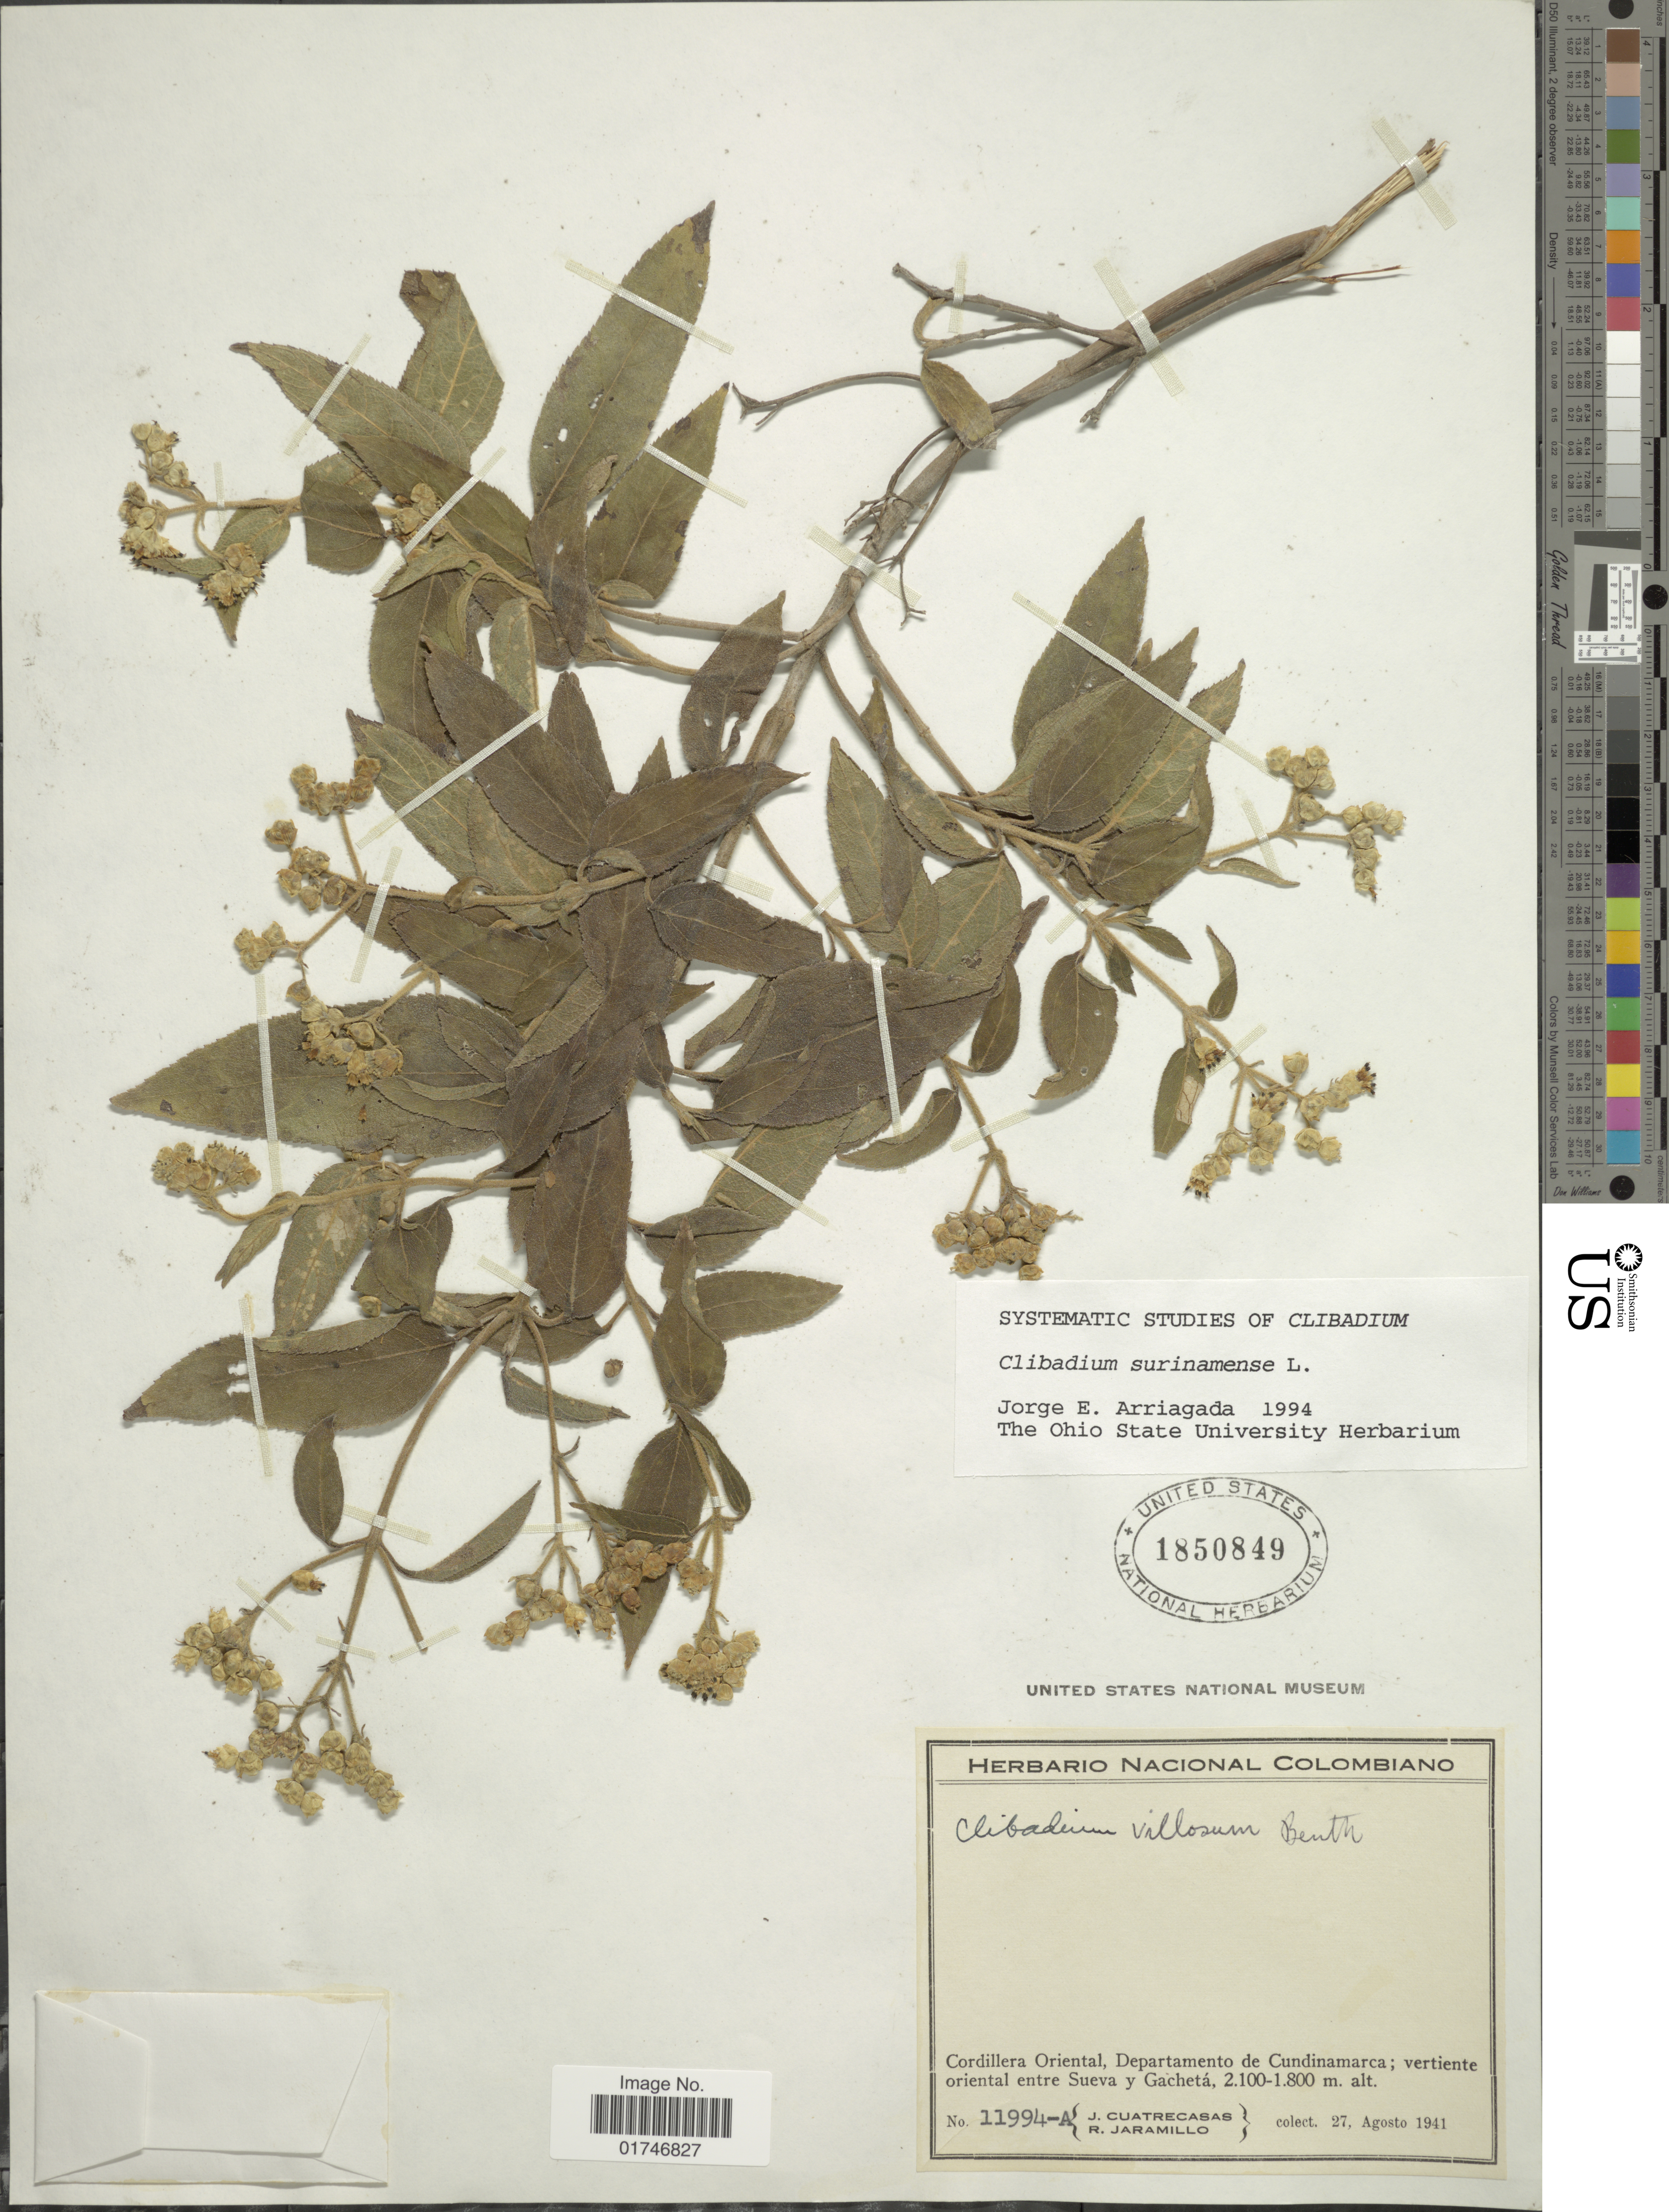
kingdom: Plantae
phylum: Tracheophyta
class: Magnoliopsida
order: Asterales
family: Asteraceae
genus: Clibadium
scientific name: Clibadium surinamense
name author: L.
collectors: J. Cuatrecasas & R. Jaramillo M.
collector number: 11994-A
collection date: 1941-08-27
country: Colombia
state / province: Cundinamarca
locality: Cordillera Oriental, Departamento de Cundinamarca; vertiente oriental entre Sueva y Gachetá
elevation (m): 1800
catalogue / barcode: US 1850849